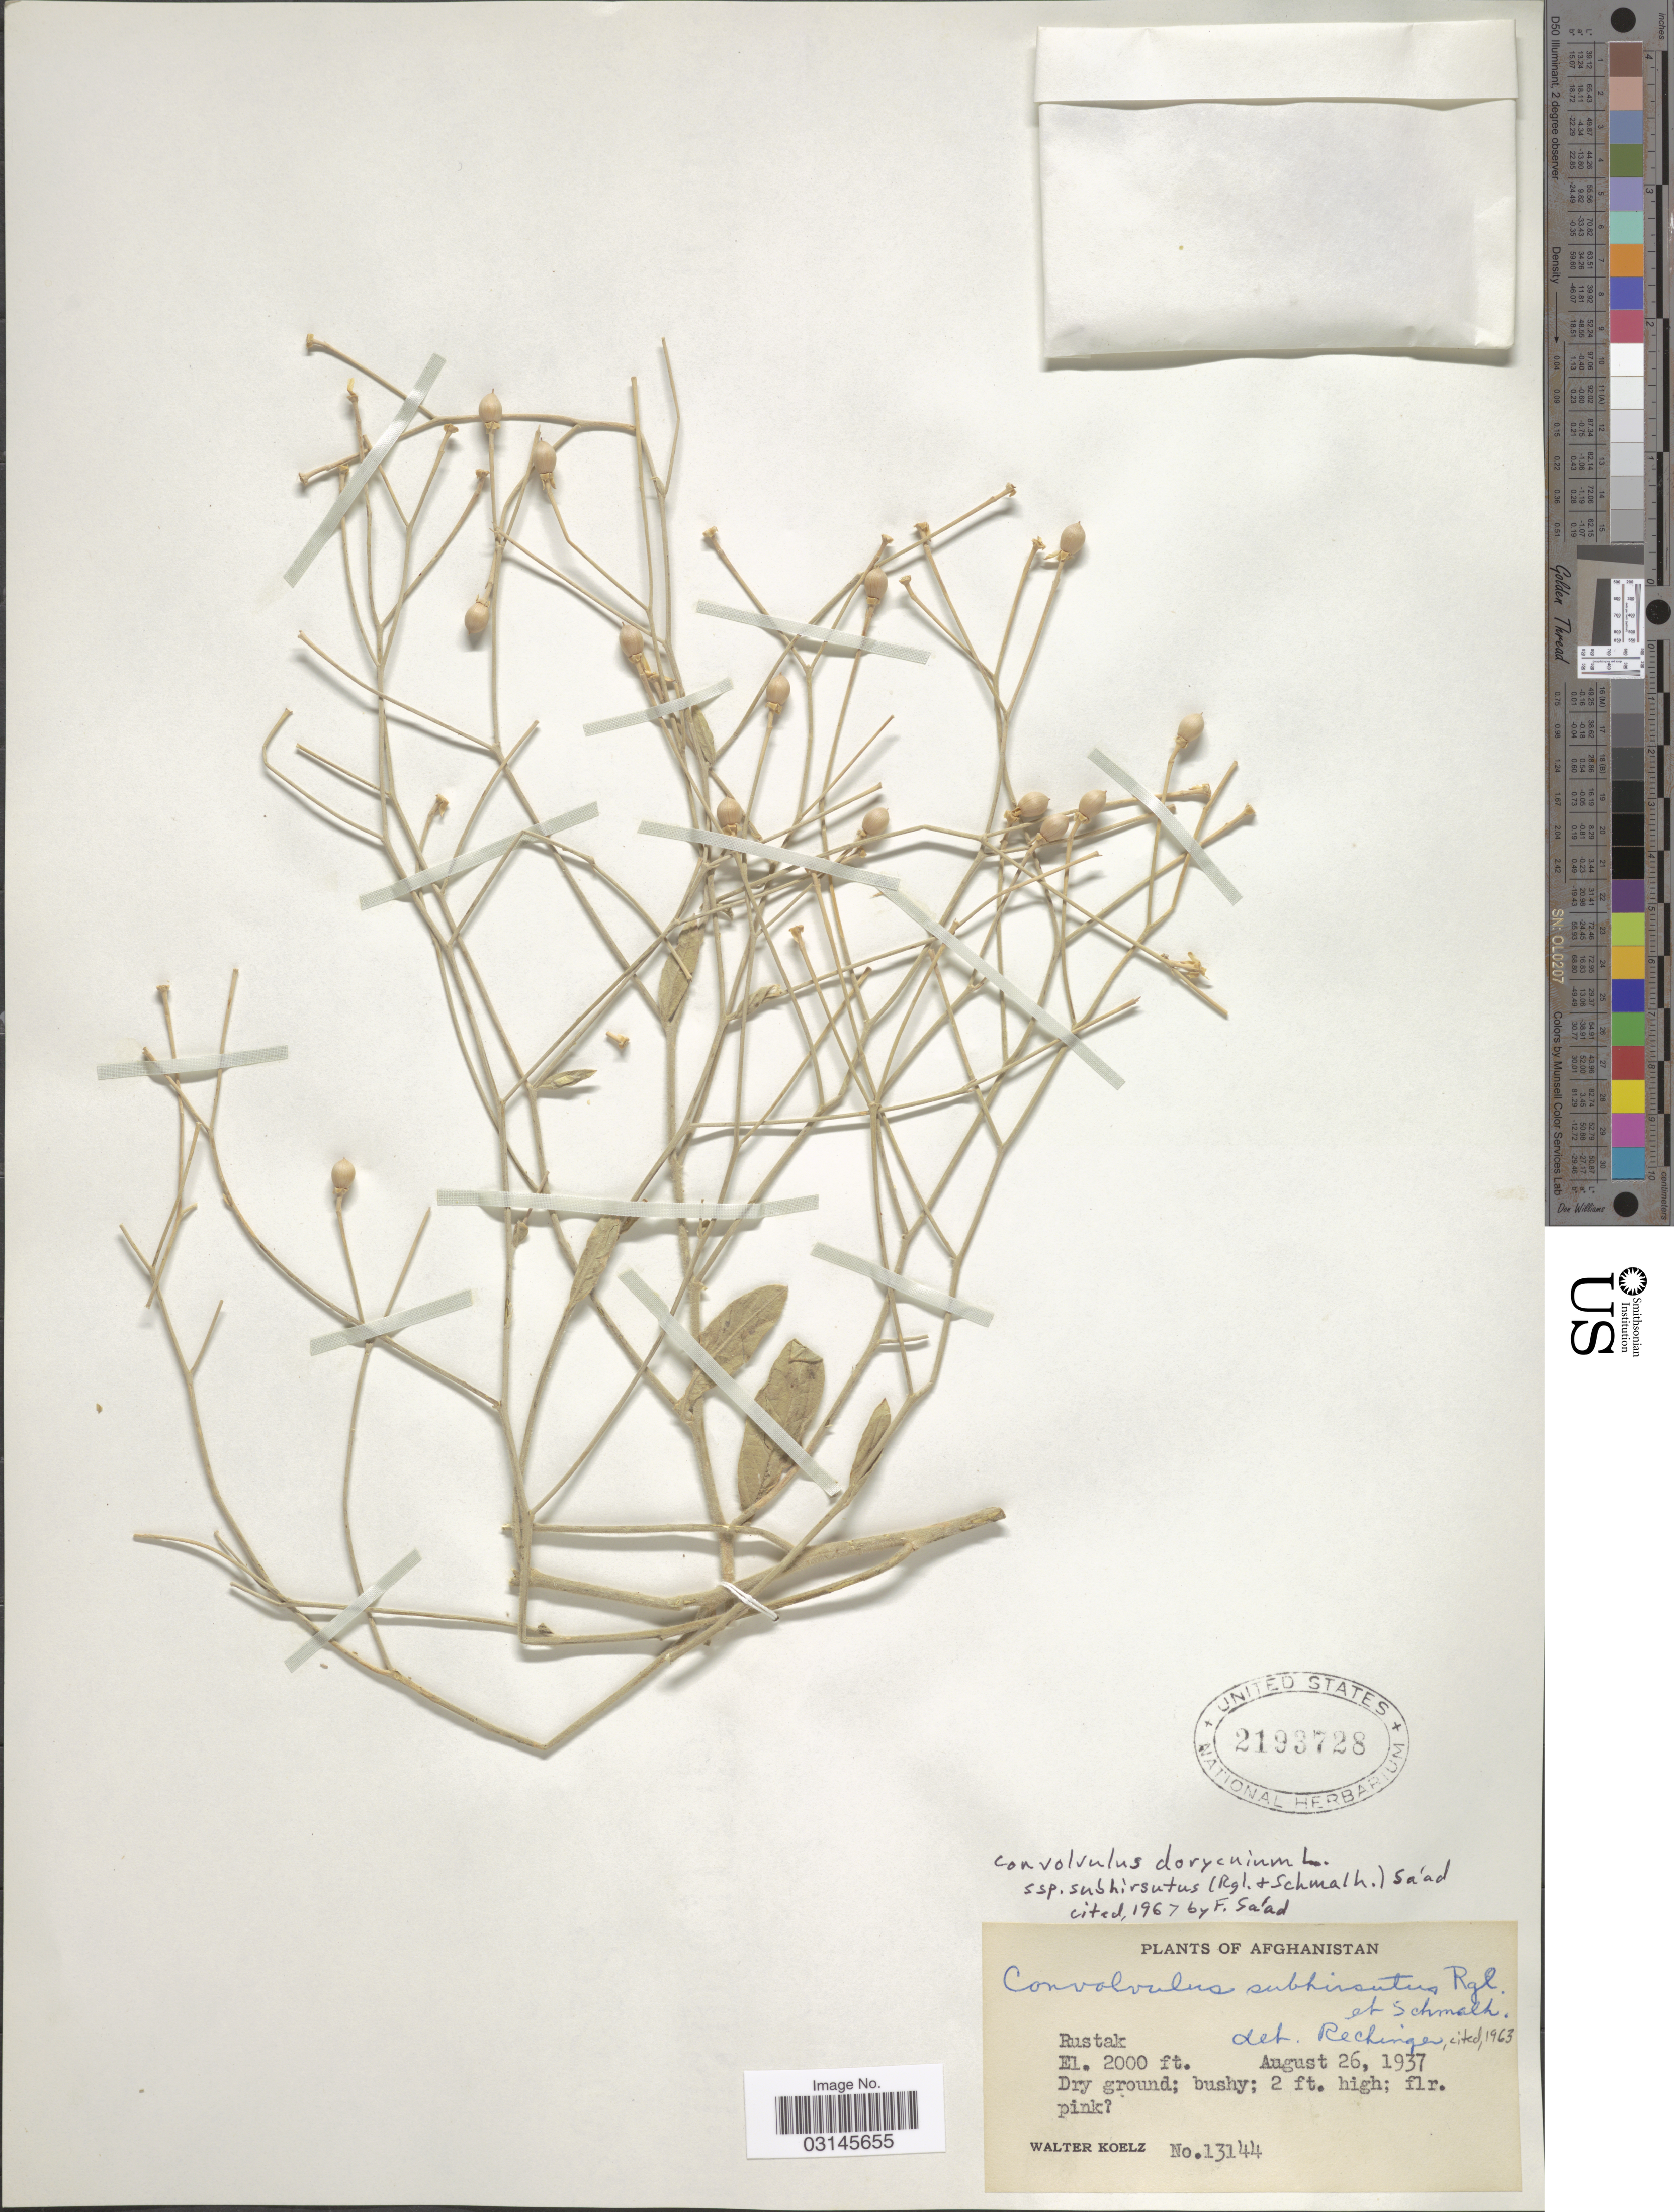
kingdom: Plantae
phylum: Tracheophyta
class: Magnoliopsida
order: Solanales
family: Convolvulaceae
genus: Convolvulus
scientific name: Convolvulus dorycnium subsp. subhirsutus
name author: (Regel & Schmalh.) Sa'ad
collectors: W. N. Koelz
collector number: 13144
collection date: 1937-08-26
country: Afghanistan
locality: Rustak.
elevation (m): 610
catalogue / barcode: US 2193728